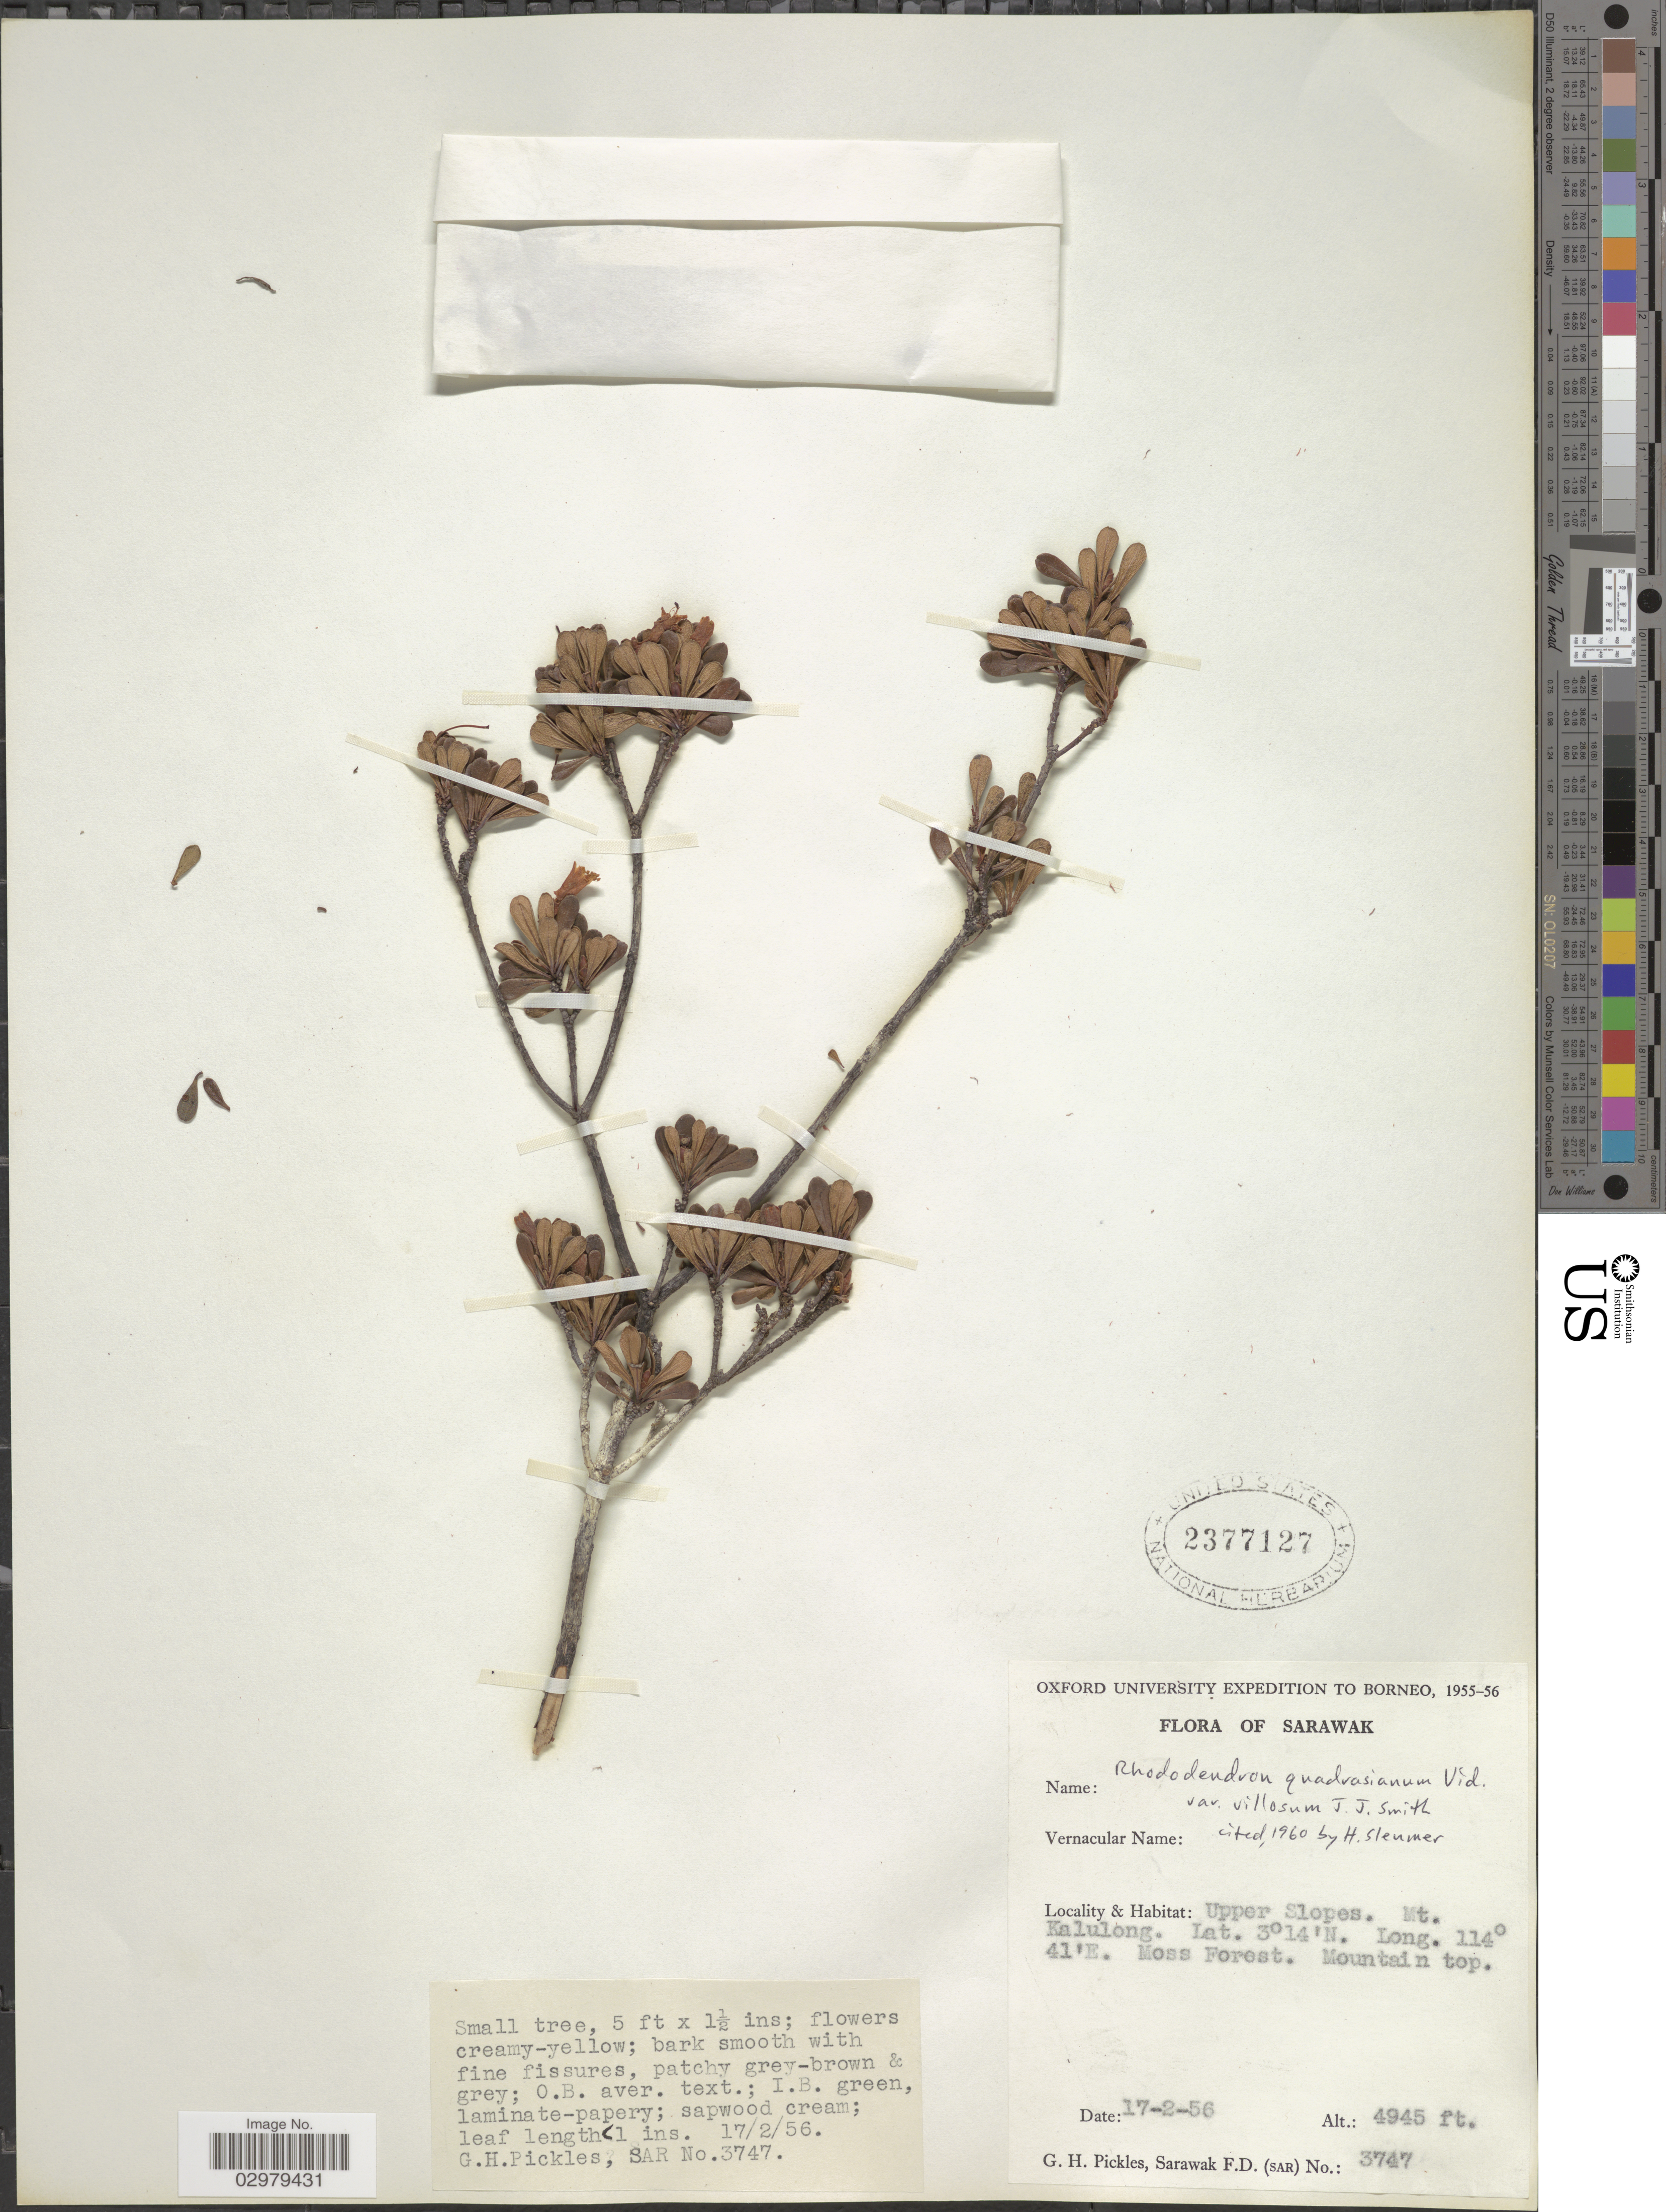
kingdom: Plantae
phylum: Tracheophyta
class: Magnoliopsida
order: Ericales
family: Ericaceae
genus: Rhododendron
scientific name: Rhododendron borneense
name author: (J.J. Sm.) Argent et al.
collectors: G. Pickles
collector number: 3747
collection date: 1956-02-17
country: Malaysia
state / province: Sarawak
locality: Borneo. Upper Slopes. Mt. Kalulong. Moss Forest. Mountain top.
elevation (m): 1507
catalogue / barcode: US 2377127